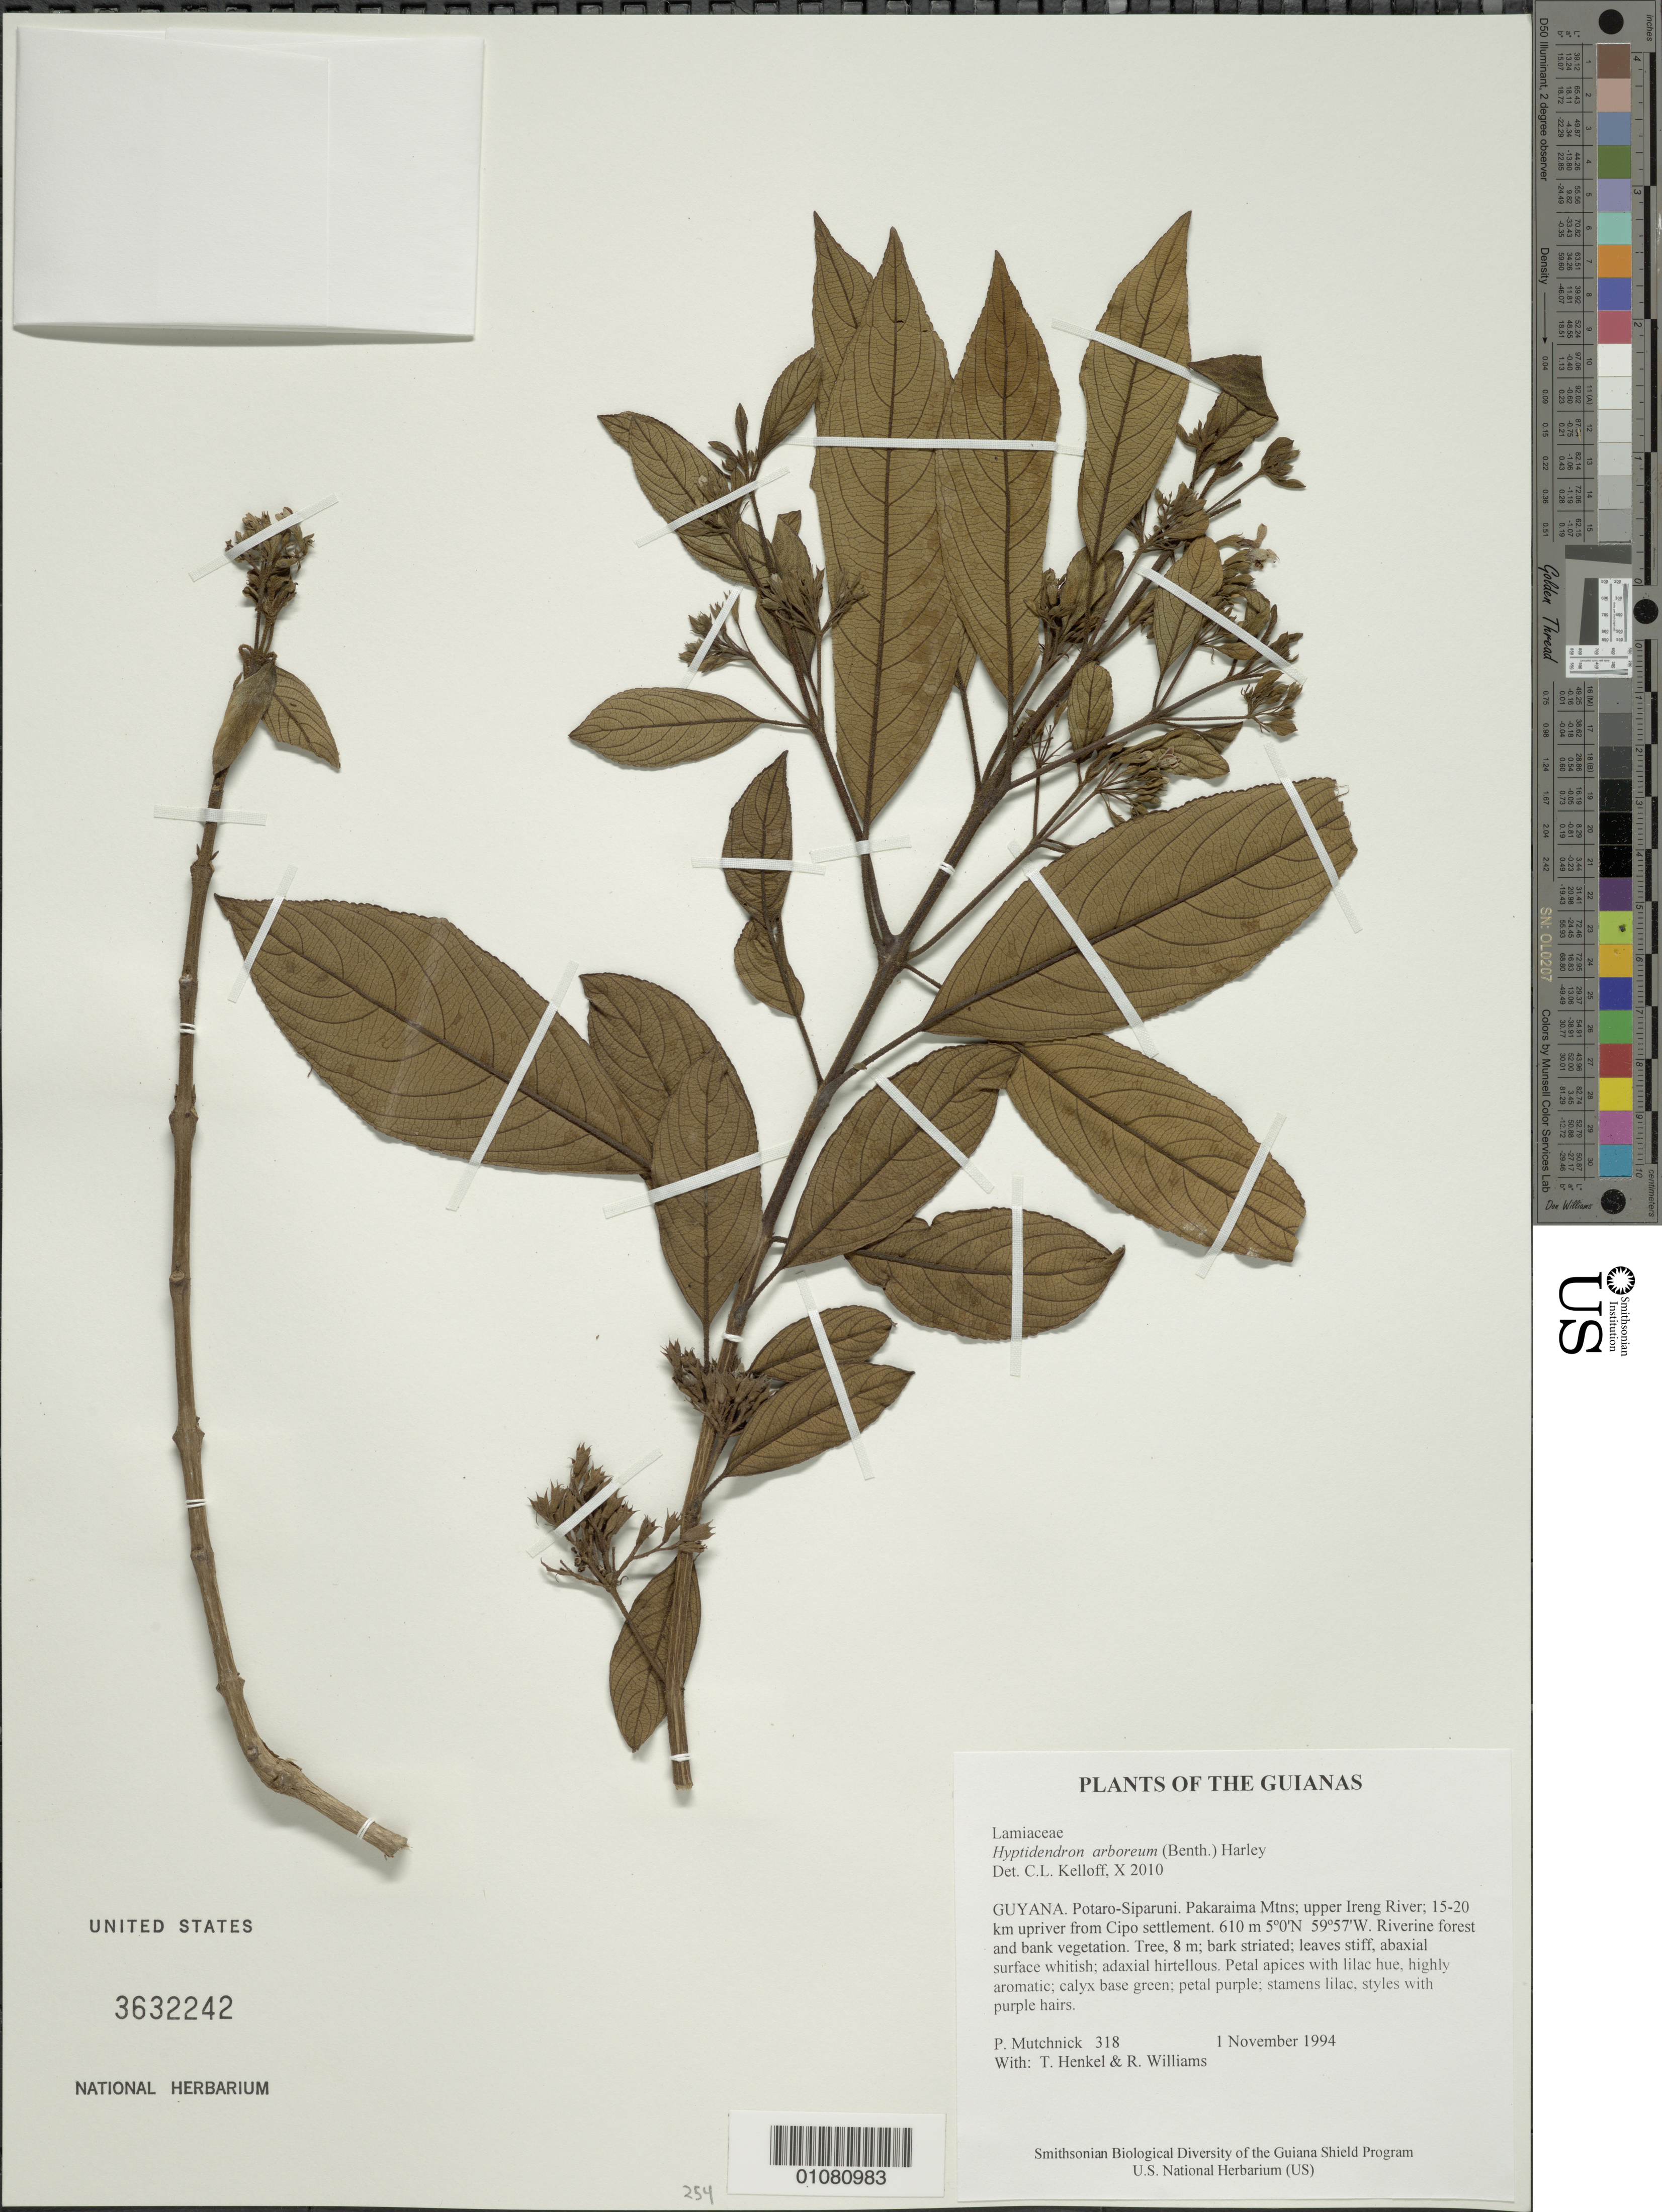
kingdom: Plantae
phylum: Tracheophyta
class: Magnoliopsida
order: Lamiales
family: Lamiaceae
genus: Hyptidendron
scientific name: Hyptidendron arboreum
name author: (Benth.) Harley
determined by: Walsingham, L. J.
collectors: P. Mutchnick, T. Henkel & R. Williams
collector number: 318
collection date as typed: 1 November 1994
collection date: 1994-11-01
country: Guyana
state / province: Potaro-Siparuni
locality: Pakaraima Mtns; upper Ireng River; 15-20 km upriver from Cipo settlement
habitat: Riverine forest and bank vegetation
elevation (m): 610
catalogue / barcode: US 3632242